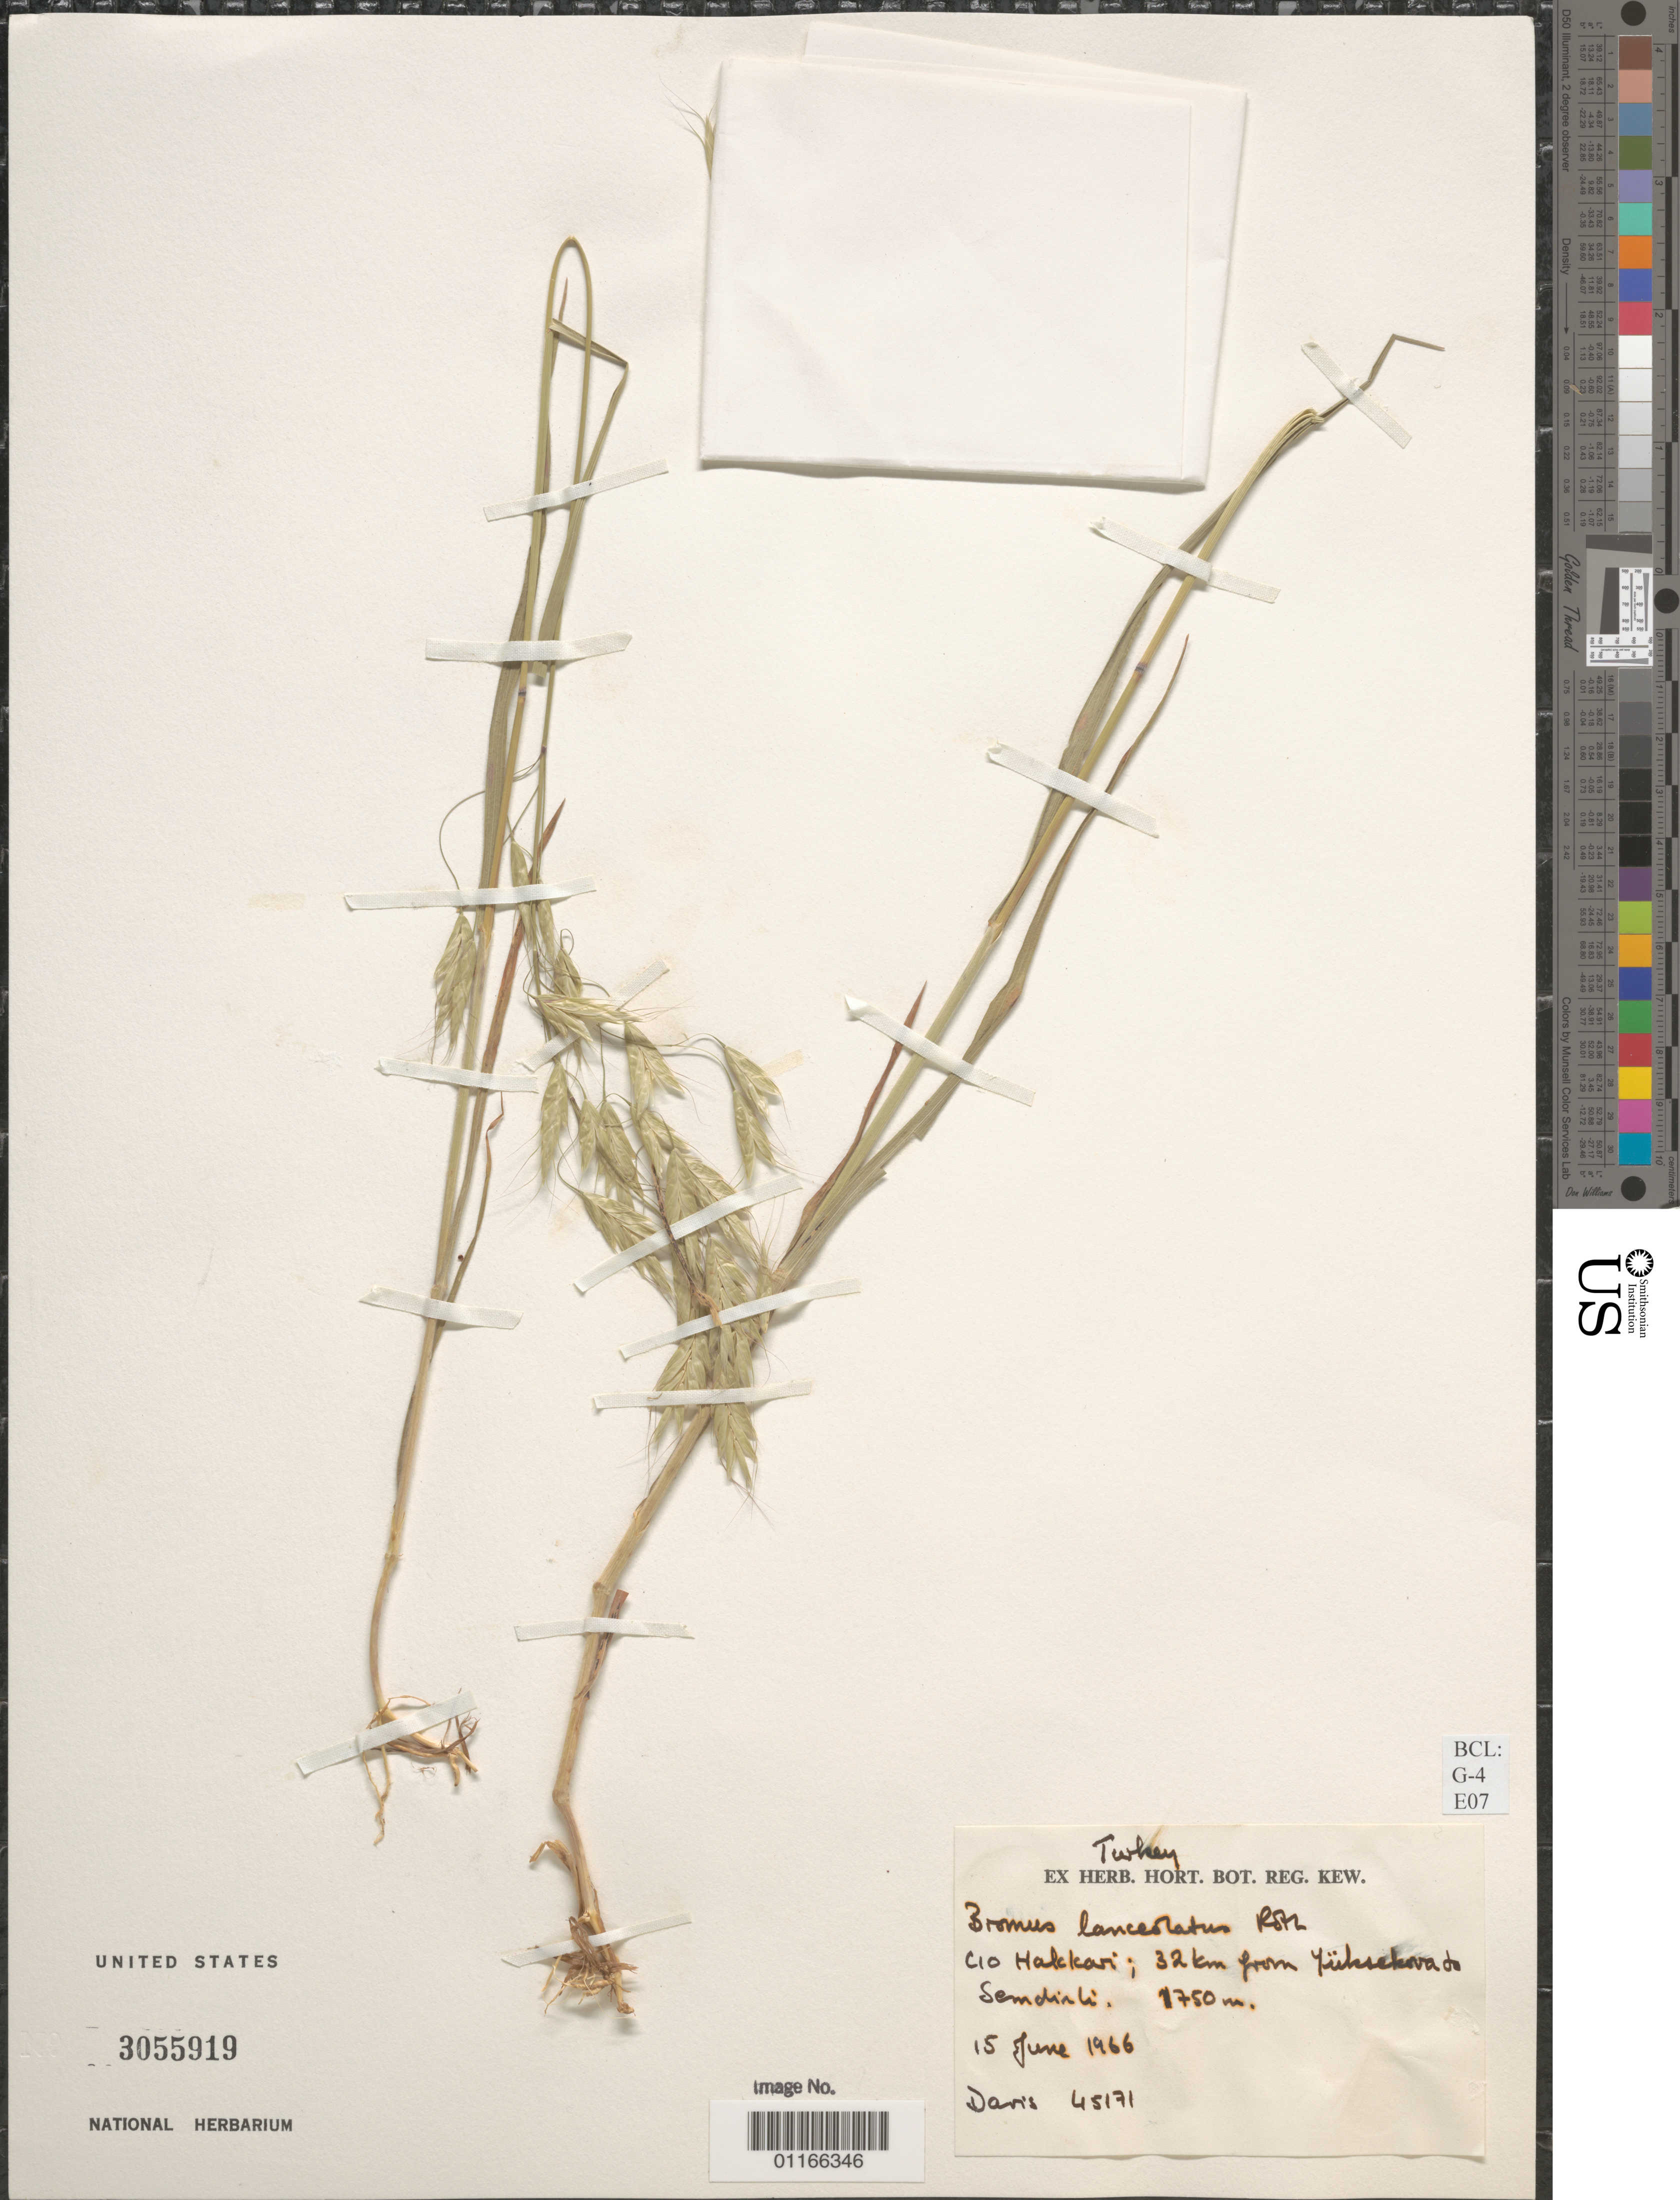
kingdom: Plantae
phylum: Tracheophyta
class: Liliopsida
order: Poales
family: Poaceae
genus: Bromus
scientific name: Bromus lanceolatus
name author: Roth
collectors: -. Davis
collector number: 45171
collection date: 1966-06-15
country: Turkey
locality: Hakkari; 32 km from Yuksekova to Semdinli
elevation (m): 1750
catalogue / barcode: US 3055919